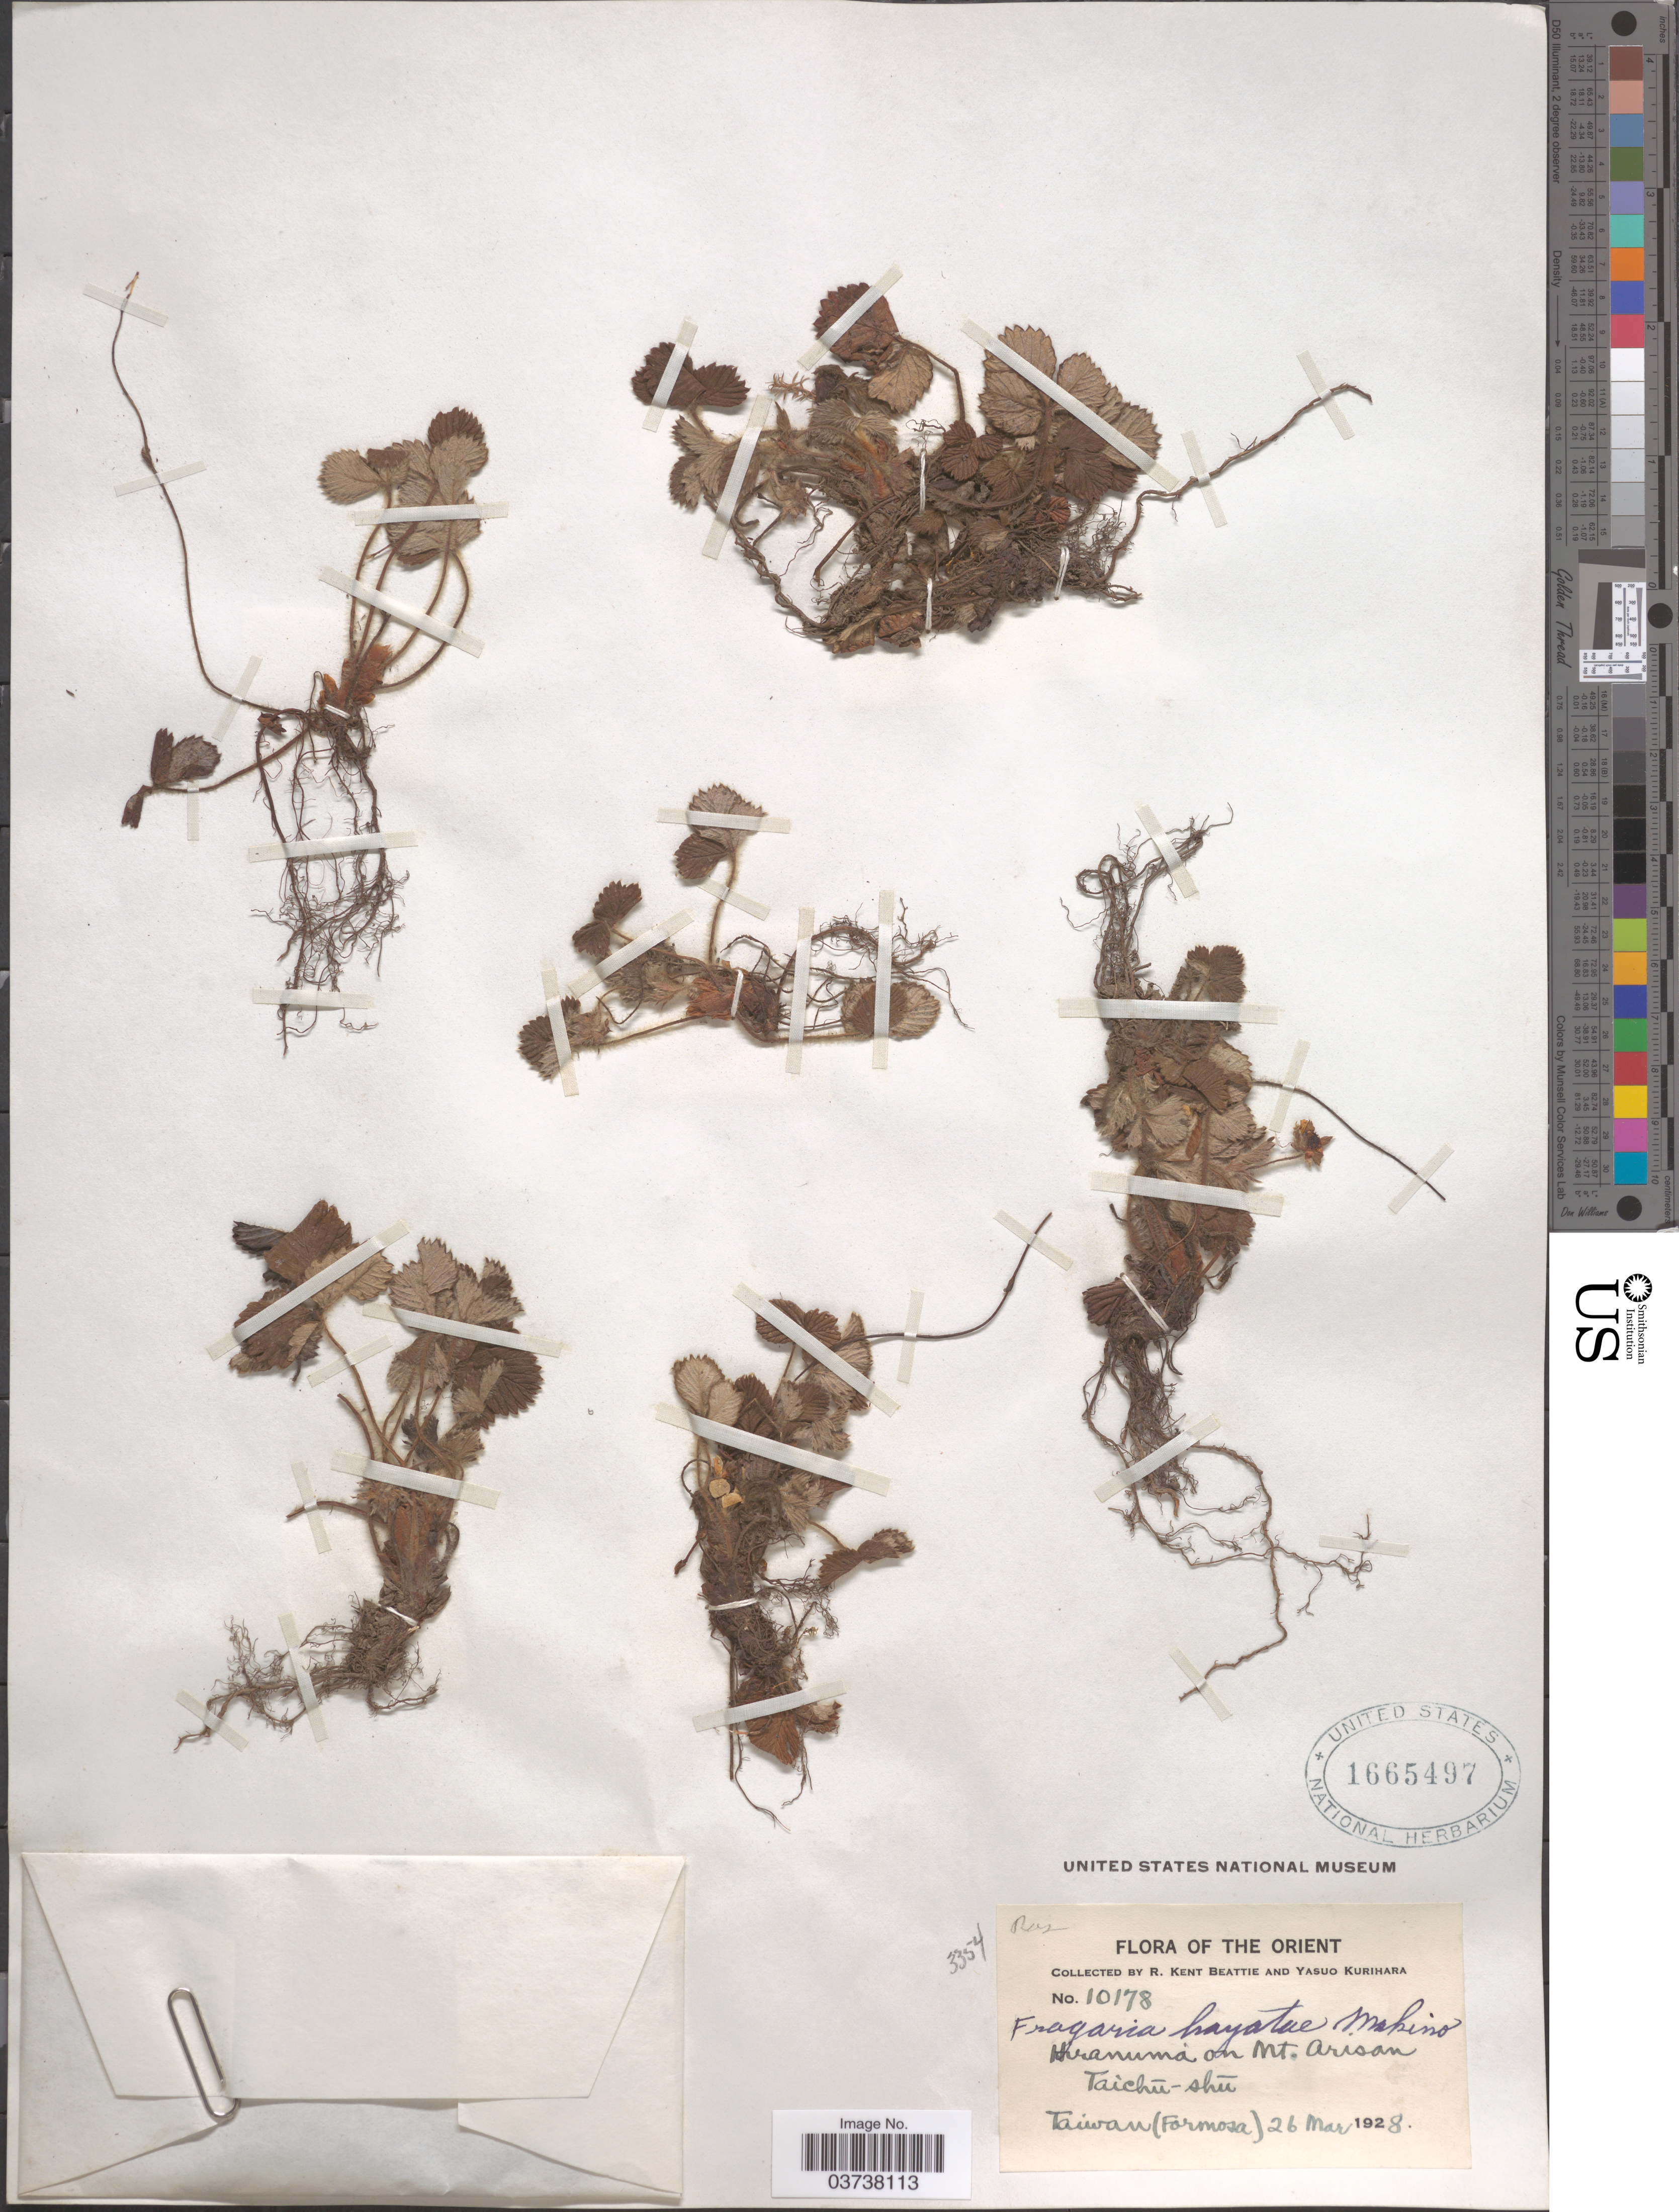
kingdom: Plantae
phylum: Tracheophyta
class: Magnoliopsida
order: Rosales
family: Rosaceae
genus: Fragaria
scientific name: Fragaria hayatai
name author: Makino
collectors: R. K. Beattie & Y. Kurihara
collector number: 10178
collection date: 1928-03-26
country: Taiwan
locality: The Orient. Hiranuma on Mt. Arisan, Taichū-shū, Formosa.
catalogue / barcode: US 1665497